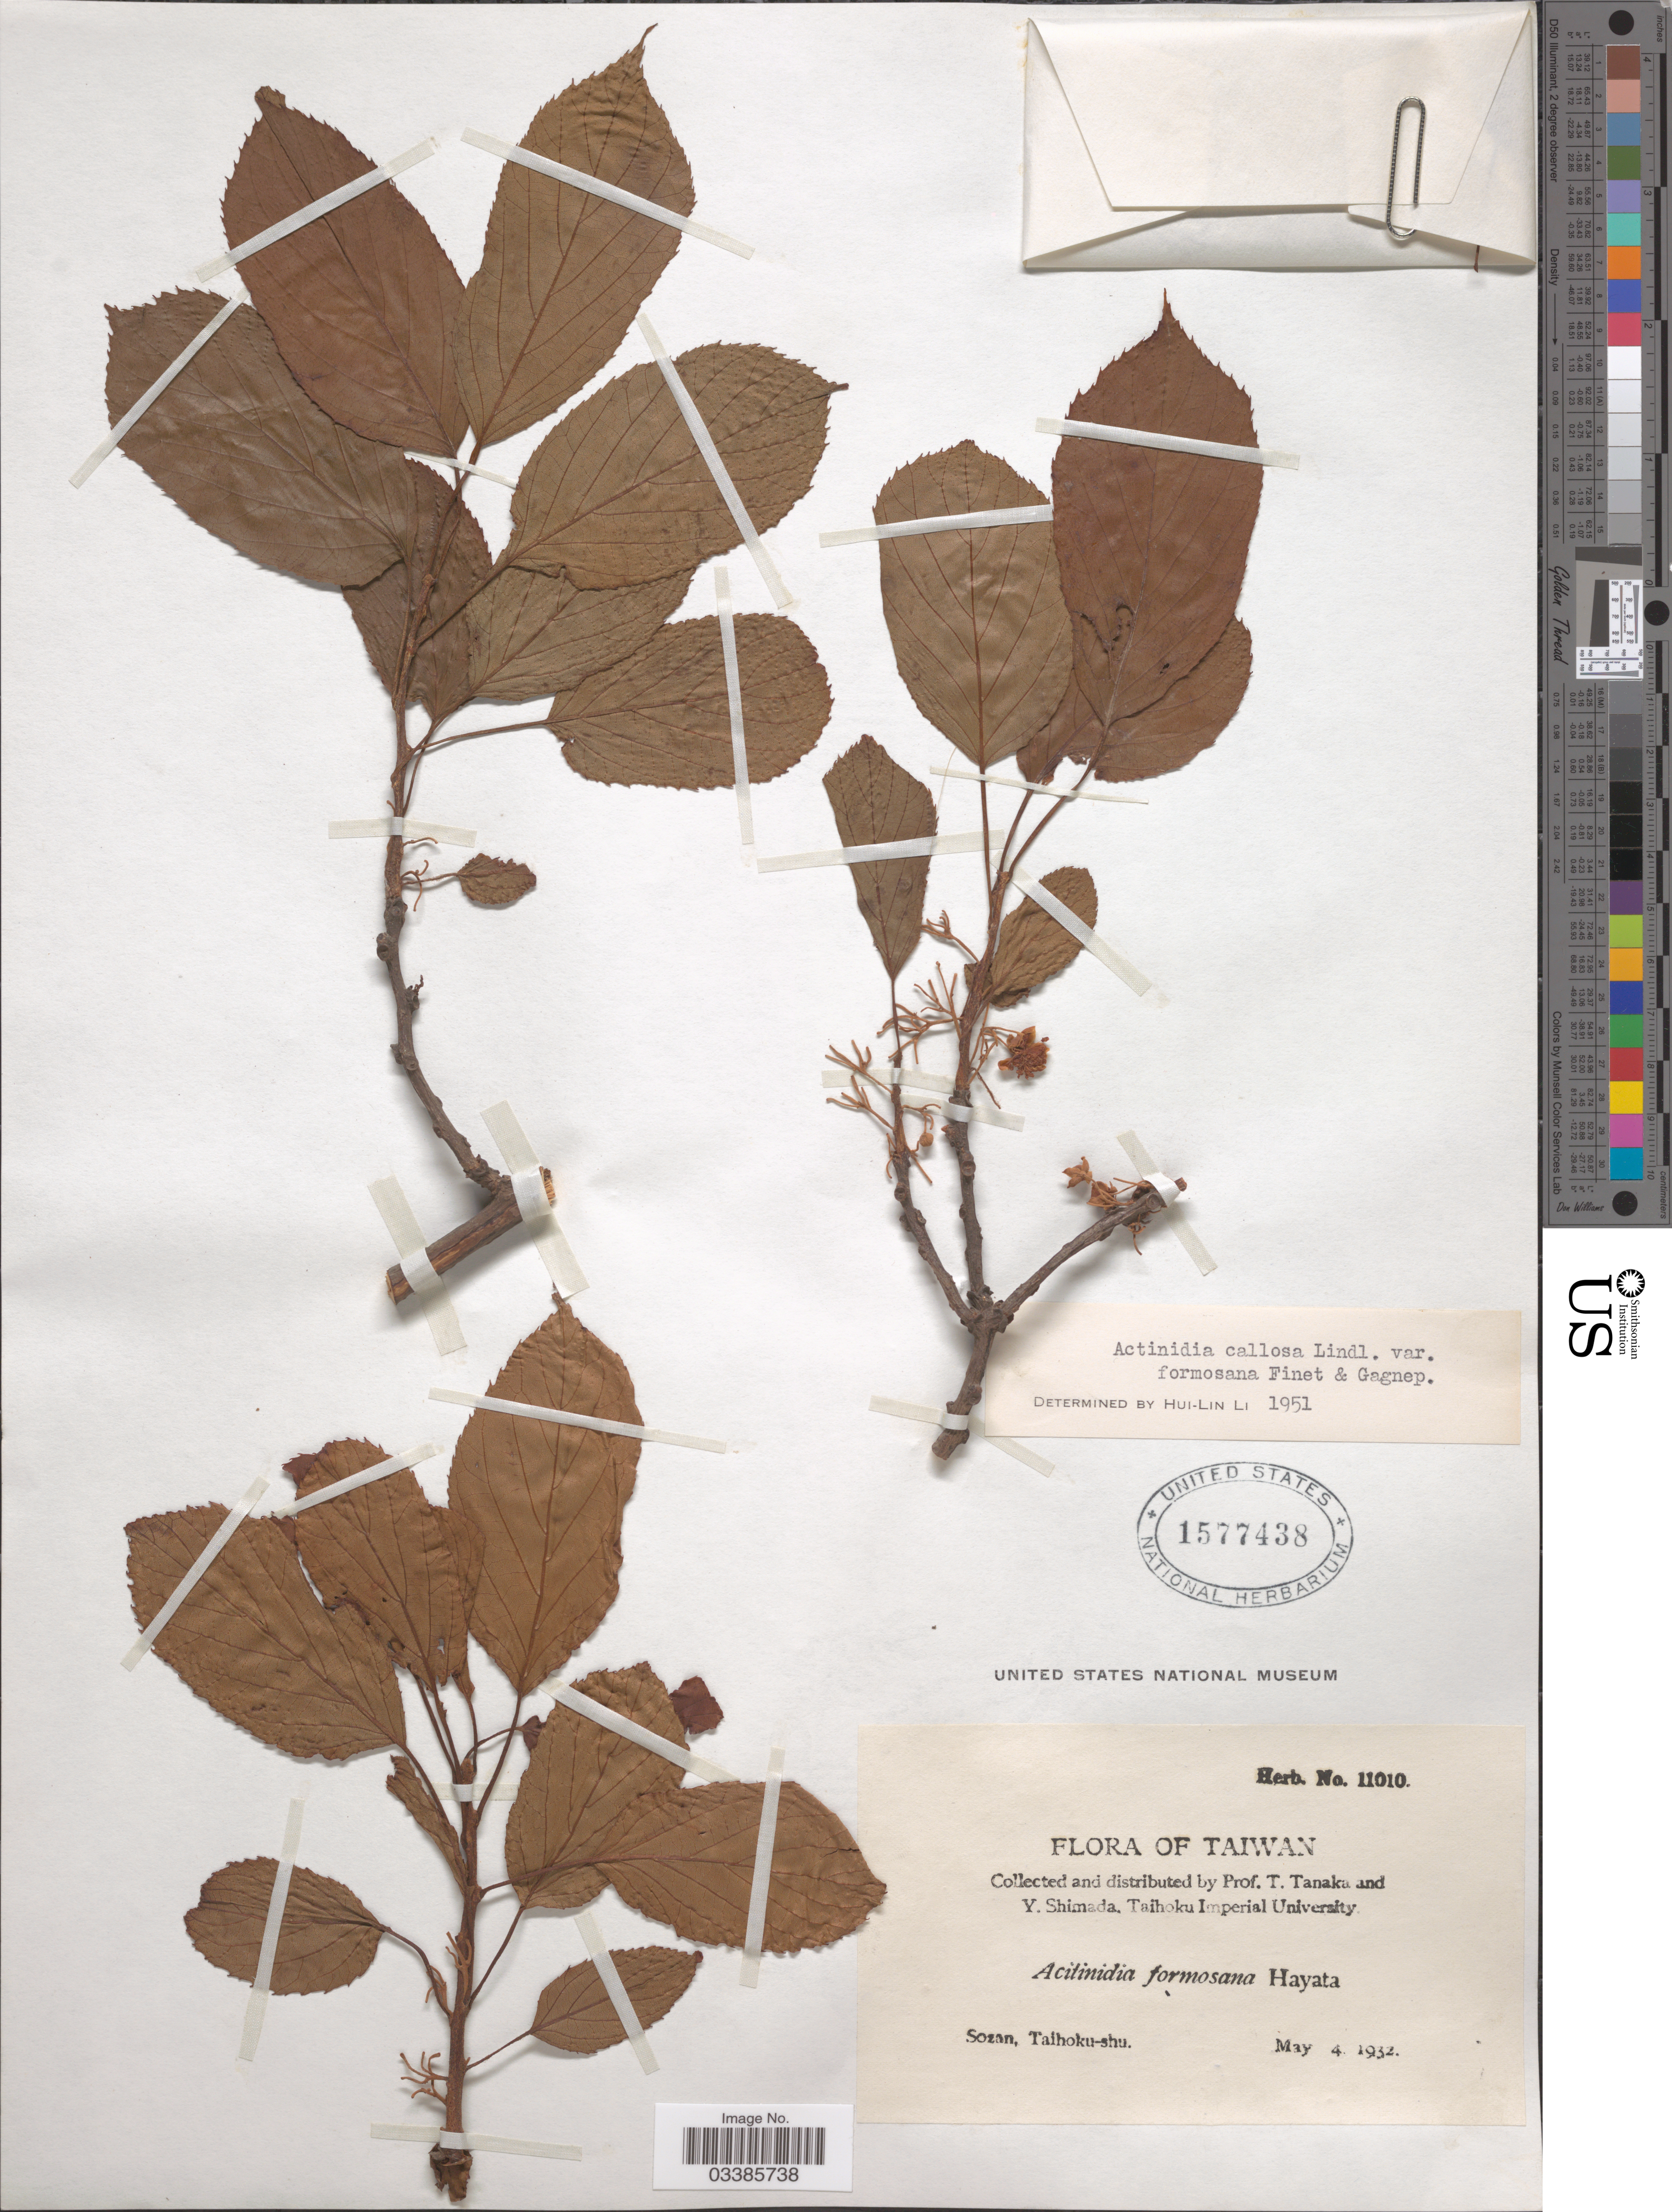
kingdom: Plantae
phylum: Tracheophyta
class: Magnoliopsida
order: Ericales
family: Actinidiaceae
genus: Actinidia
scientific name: Actinidia callosa var. formosana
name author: Finet & Gagnep.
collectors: T. Tanaka & Y. Shimada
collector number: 11010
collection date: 1932-05-04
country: Taiwan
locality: Sozan, Taihoku-shu.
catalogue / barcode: US 1577438